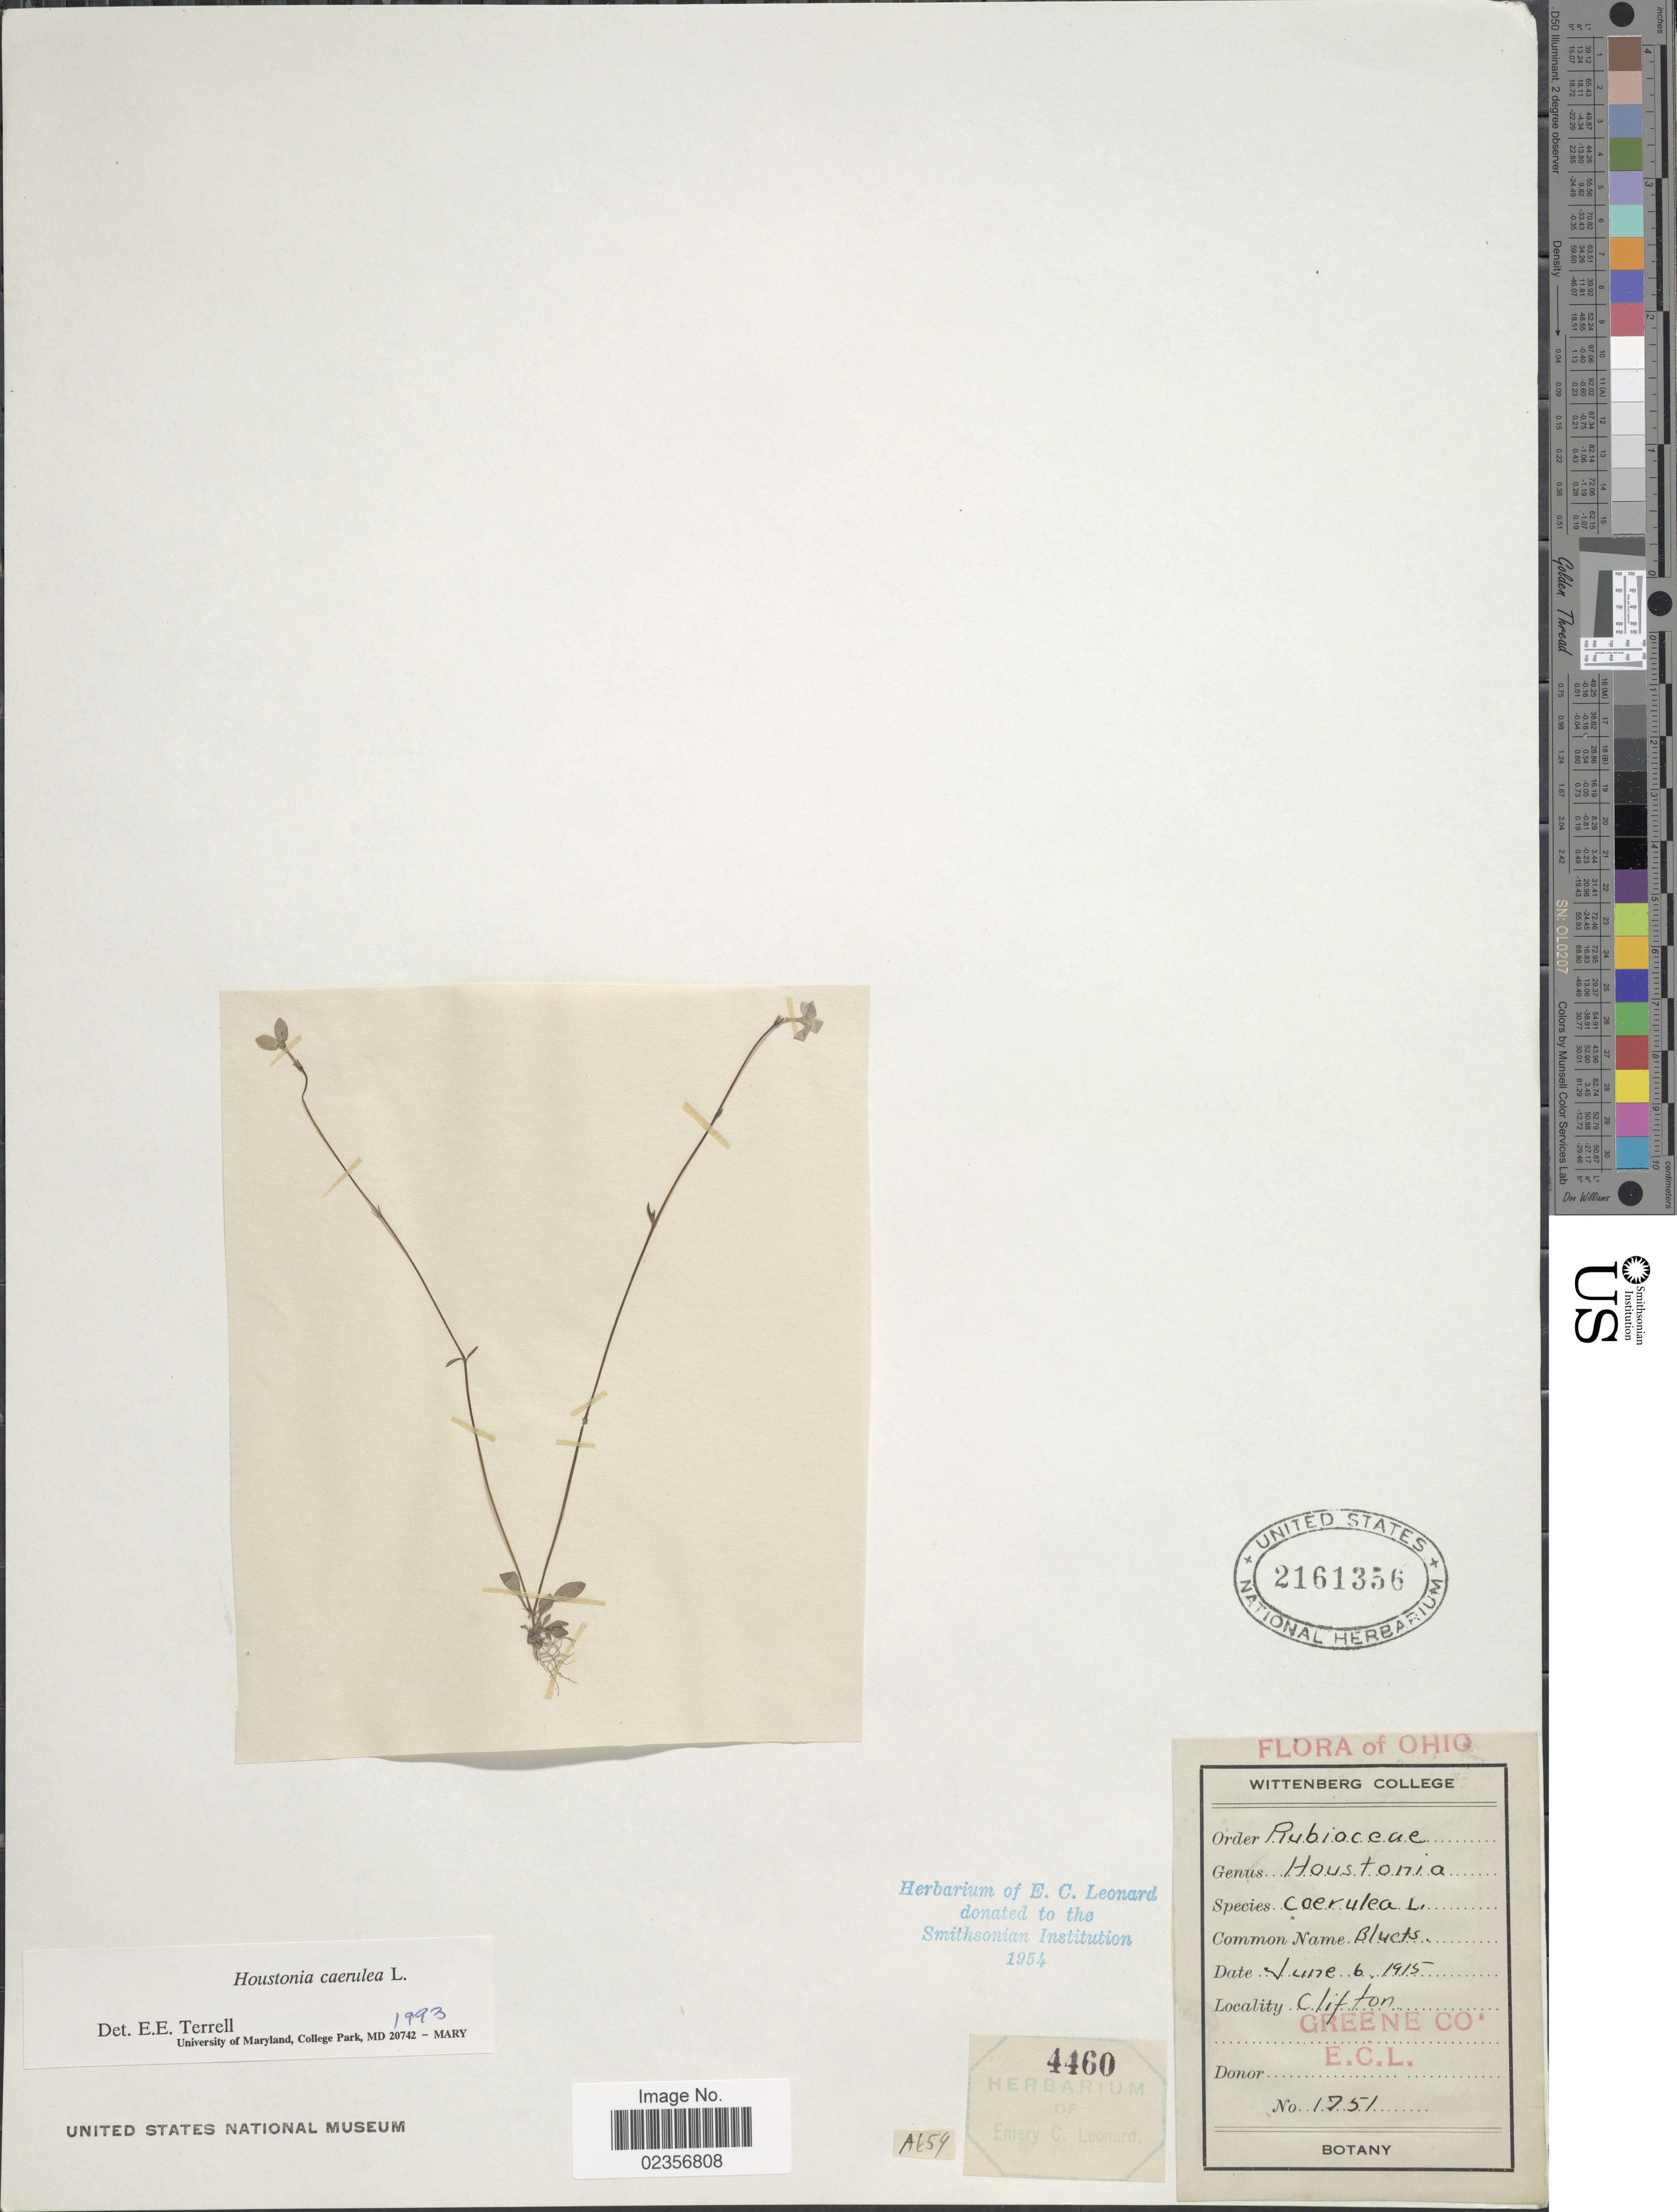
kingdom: Plantae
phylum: Tracheophyta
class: Magnoliopsida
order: Gentianales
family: Rubiaceae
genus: Houstonia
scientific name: Houstonia caerulea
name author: L.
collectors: E. C. Leonard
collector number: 1751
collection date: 1915-06-06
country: United States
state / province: Ohio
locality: Clifton. Greene Co.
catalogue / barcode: US 2161356